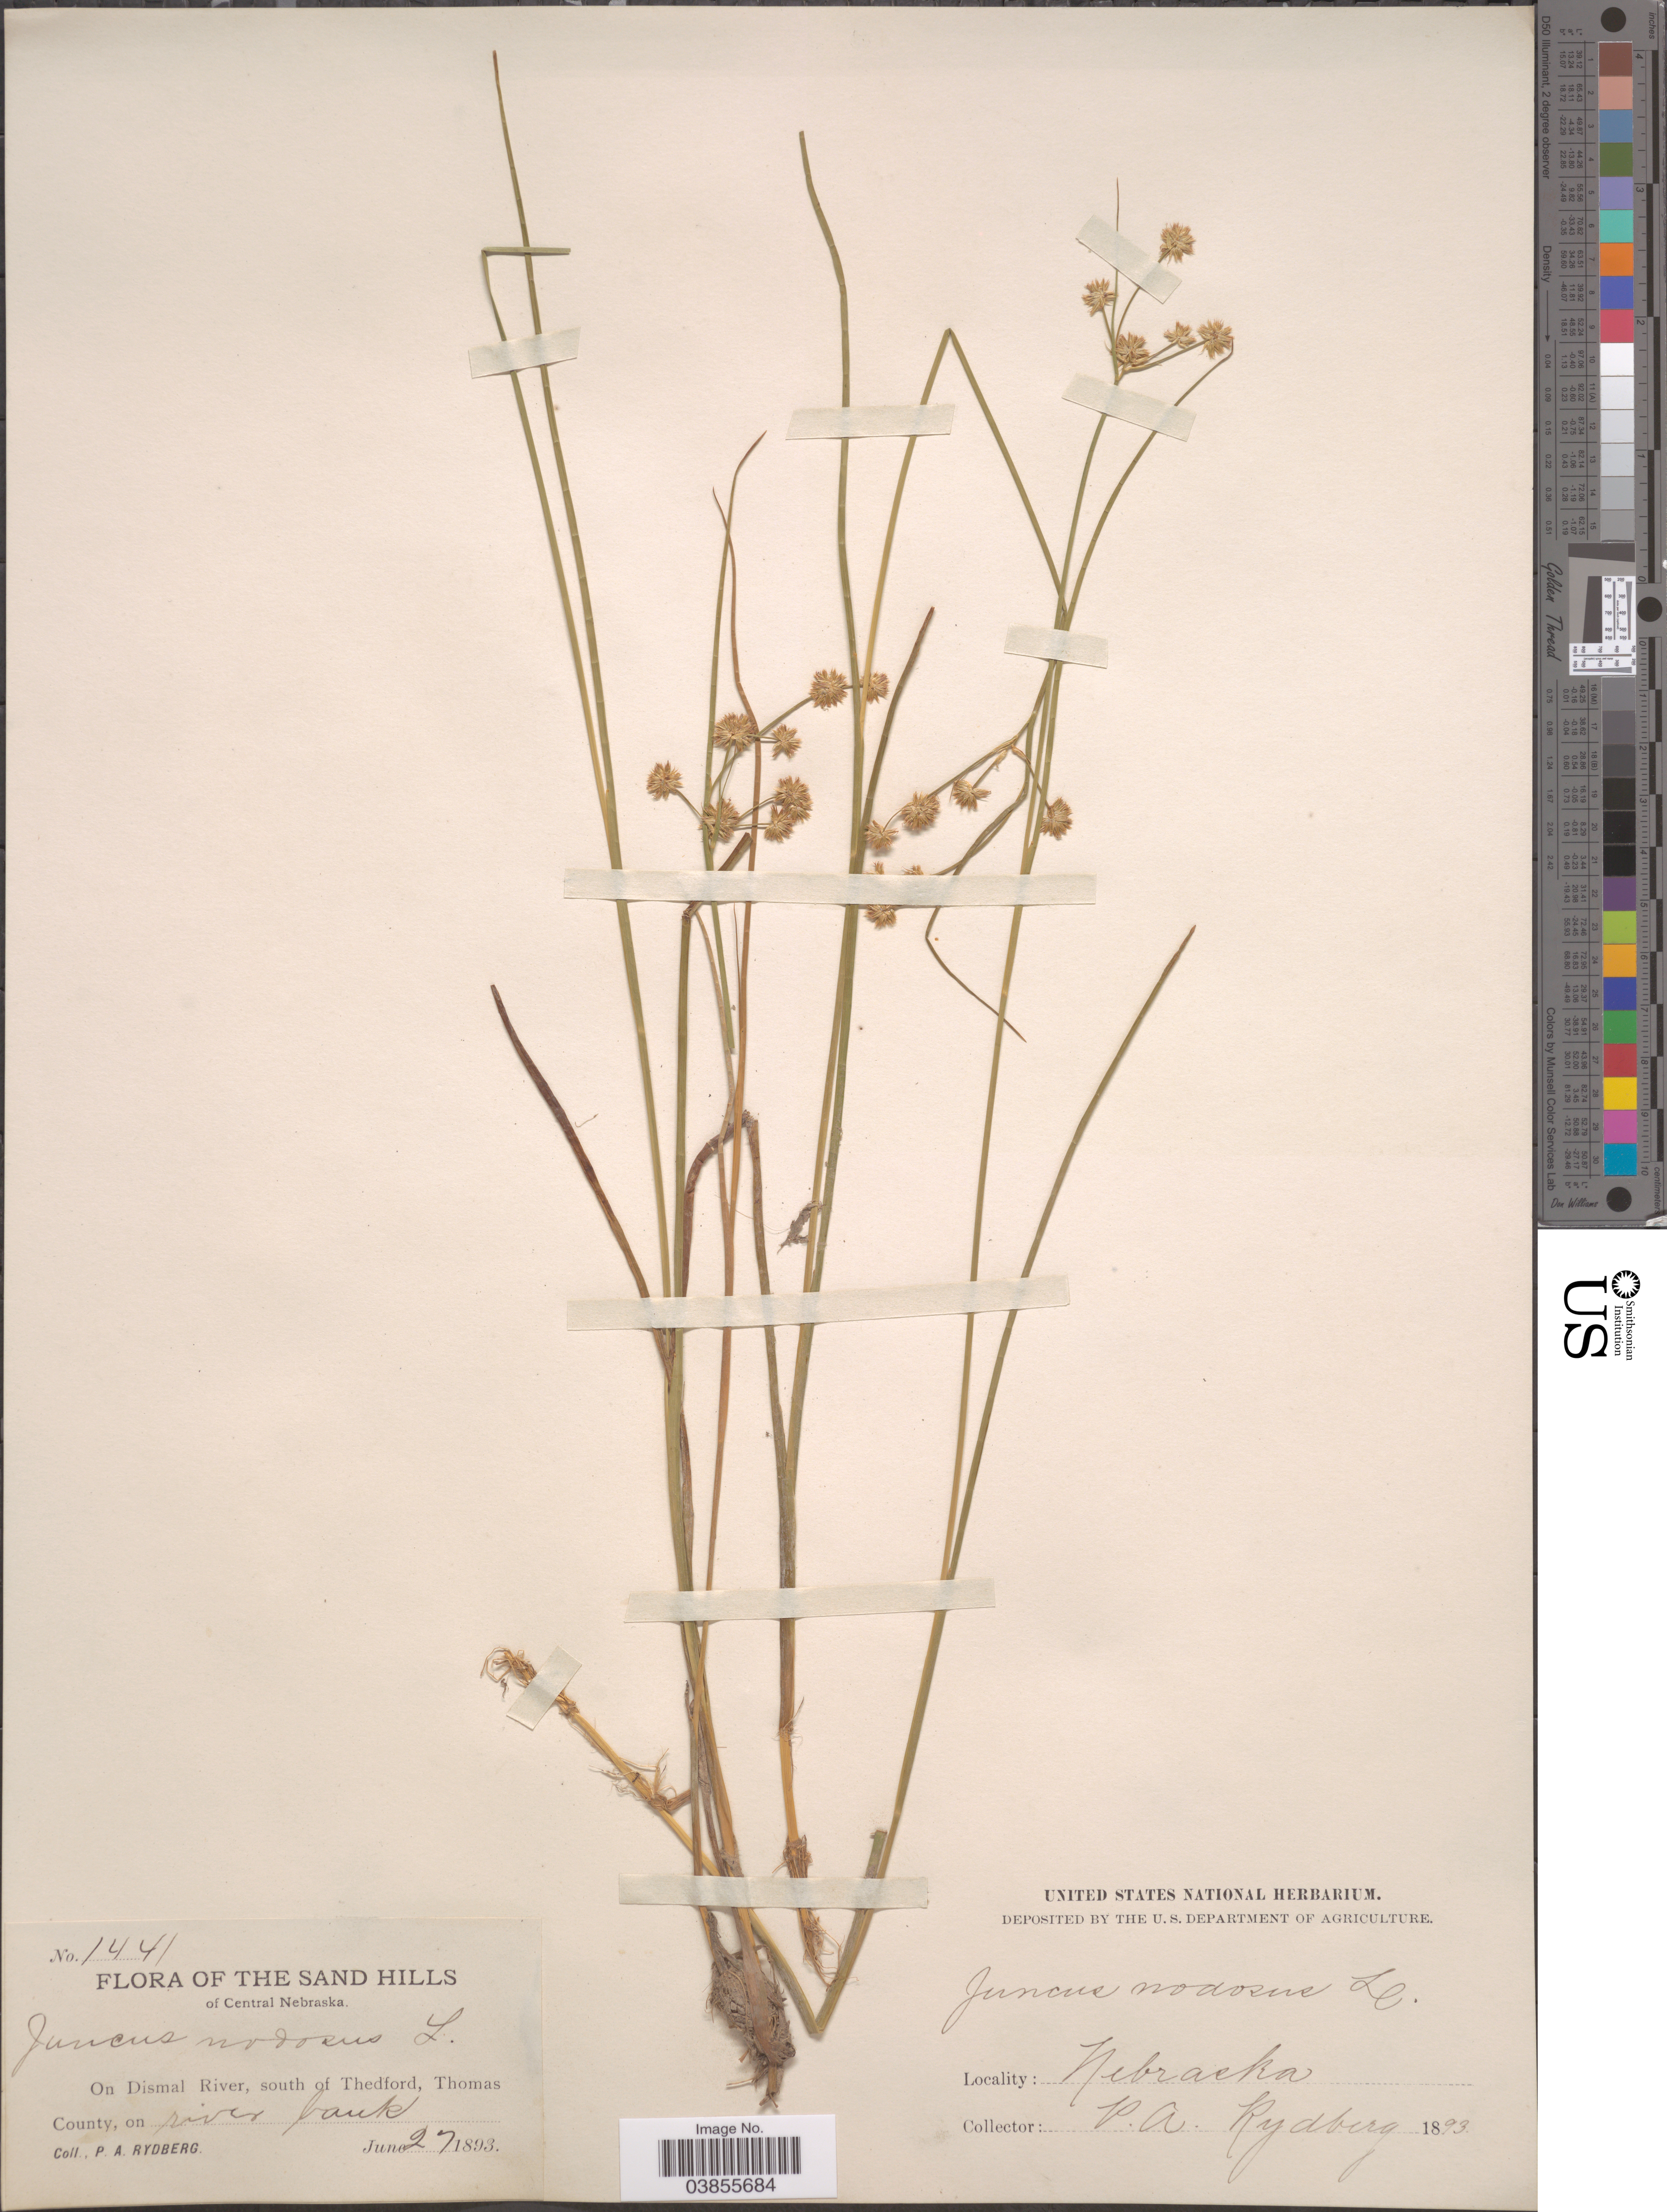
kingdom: Plantae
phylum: Tracheophyta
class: Liliopsida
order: Poales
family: Juncaceae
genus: Juncus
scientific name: Juncus nodosus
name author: L.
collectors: P. A. Rydberg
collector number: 1441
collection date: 1893-06-27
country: United States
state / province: Nebraska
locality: Sand Hills of Central Nebraska. On Dismal River, south of Thedford, Thomas County.